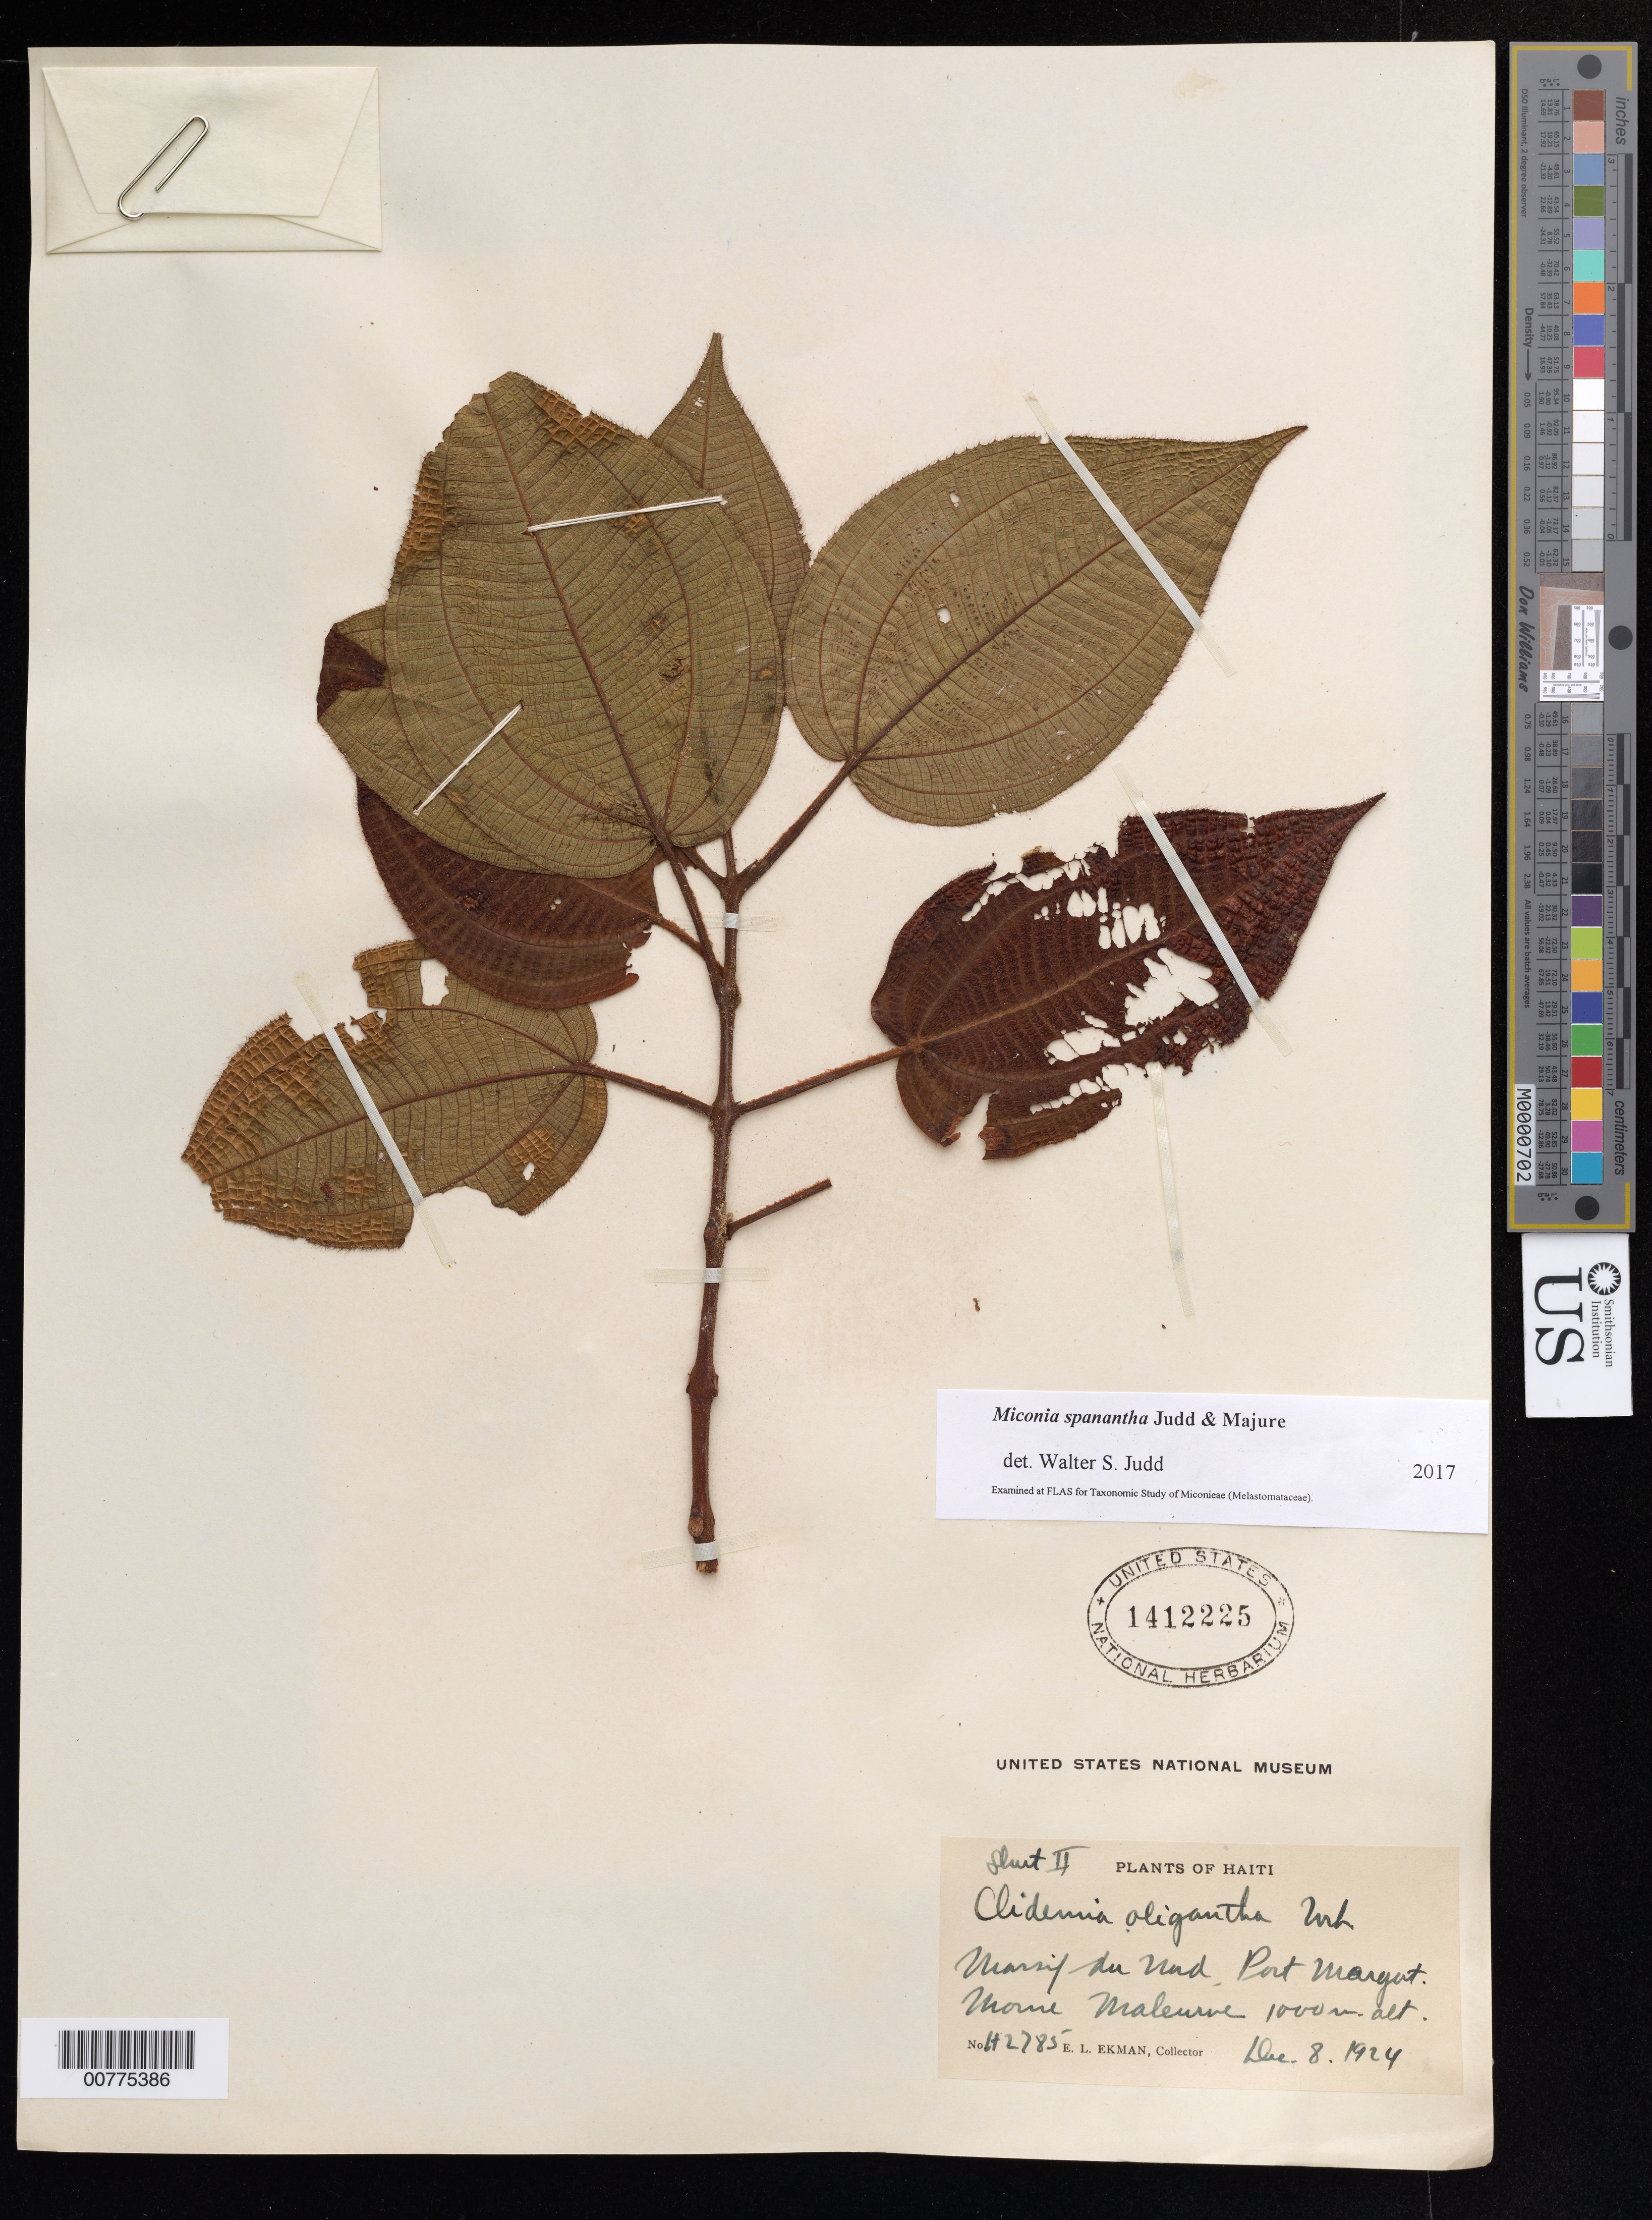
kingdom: Plantae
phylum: Tracheophyta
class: Magnoliopsida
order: Myrtales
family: Melastomataceae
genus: Miconia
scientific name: Miconia spanantha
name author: Judd & Majure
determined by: Judd, Walter S.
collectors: E. L. Ekman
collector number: H 2785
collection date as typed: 08 Dec 1924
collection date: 1924-12-08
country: Haiti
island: Hispaniola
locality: Massif du Nord, Port-Margot, Morne Maleuvre.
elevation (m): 1000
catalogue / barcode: US 1412225